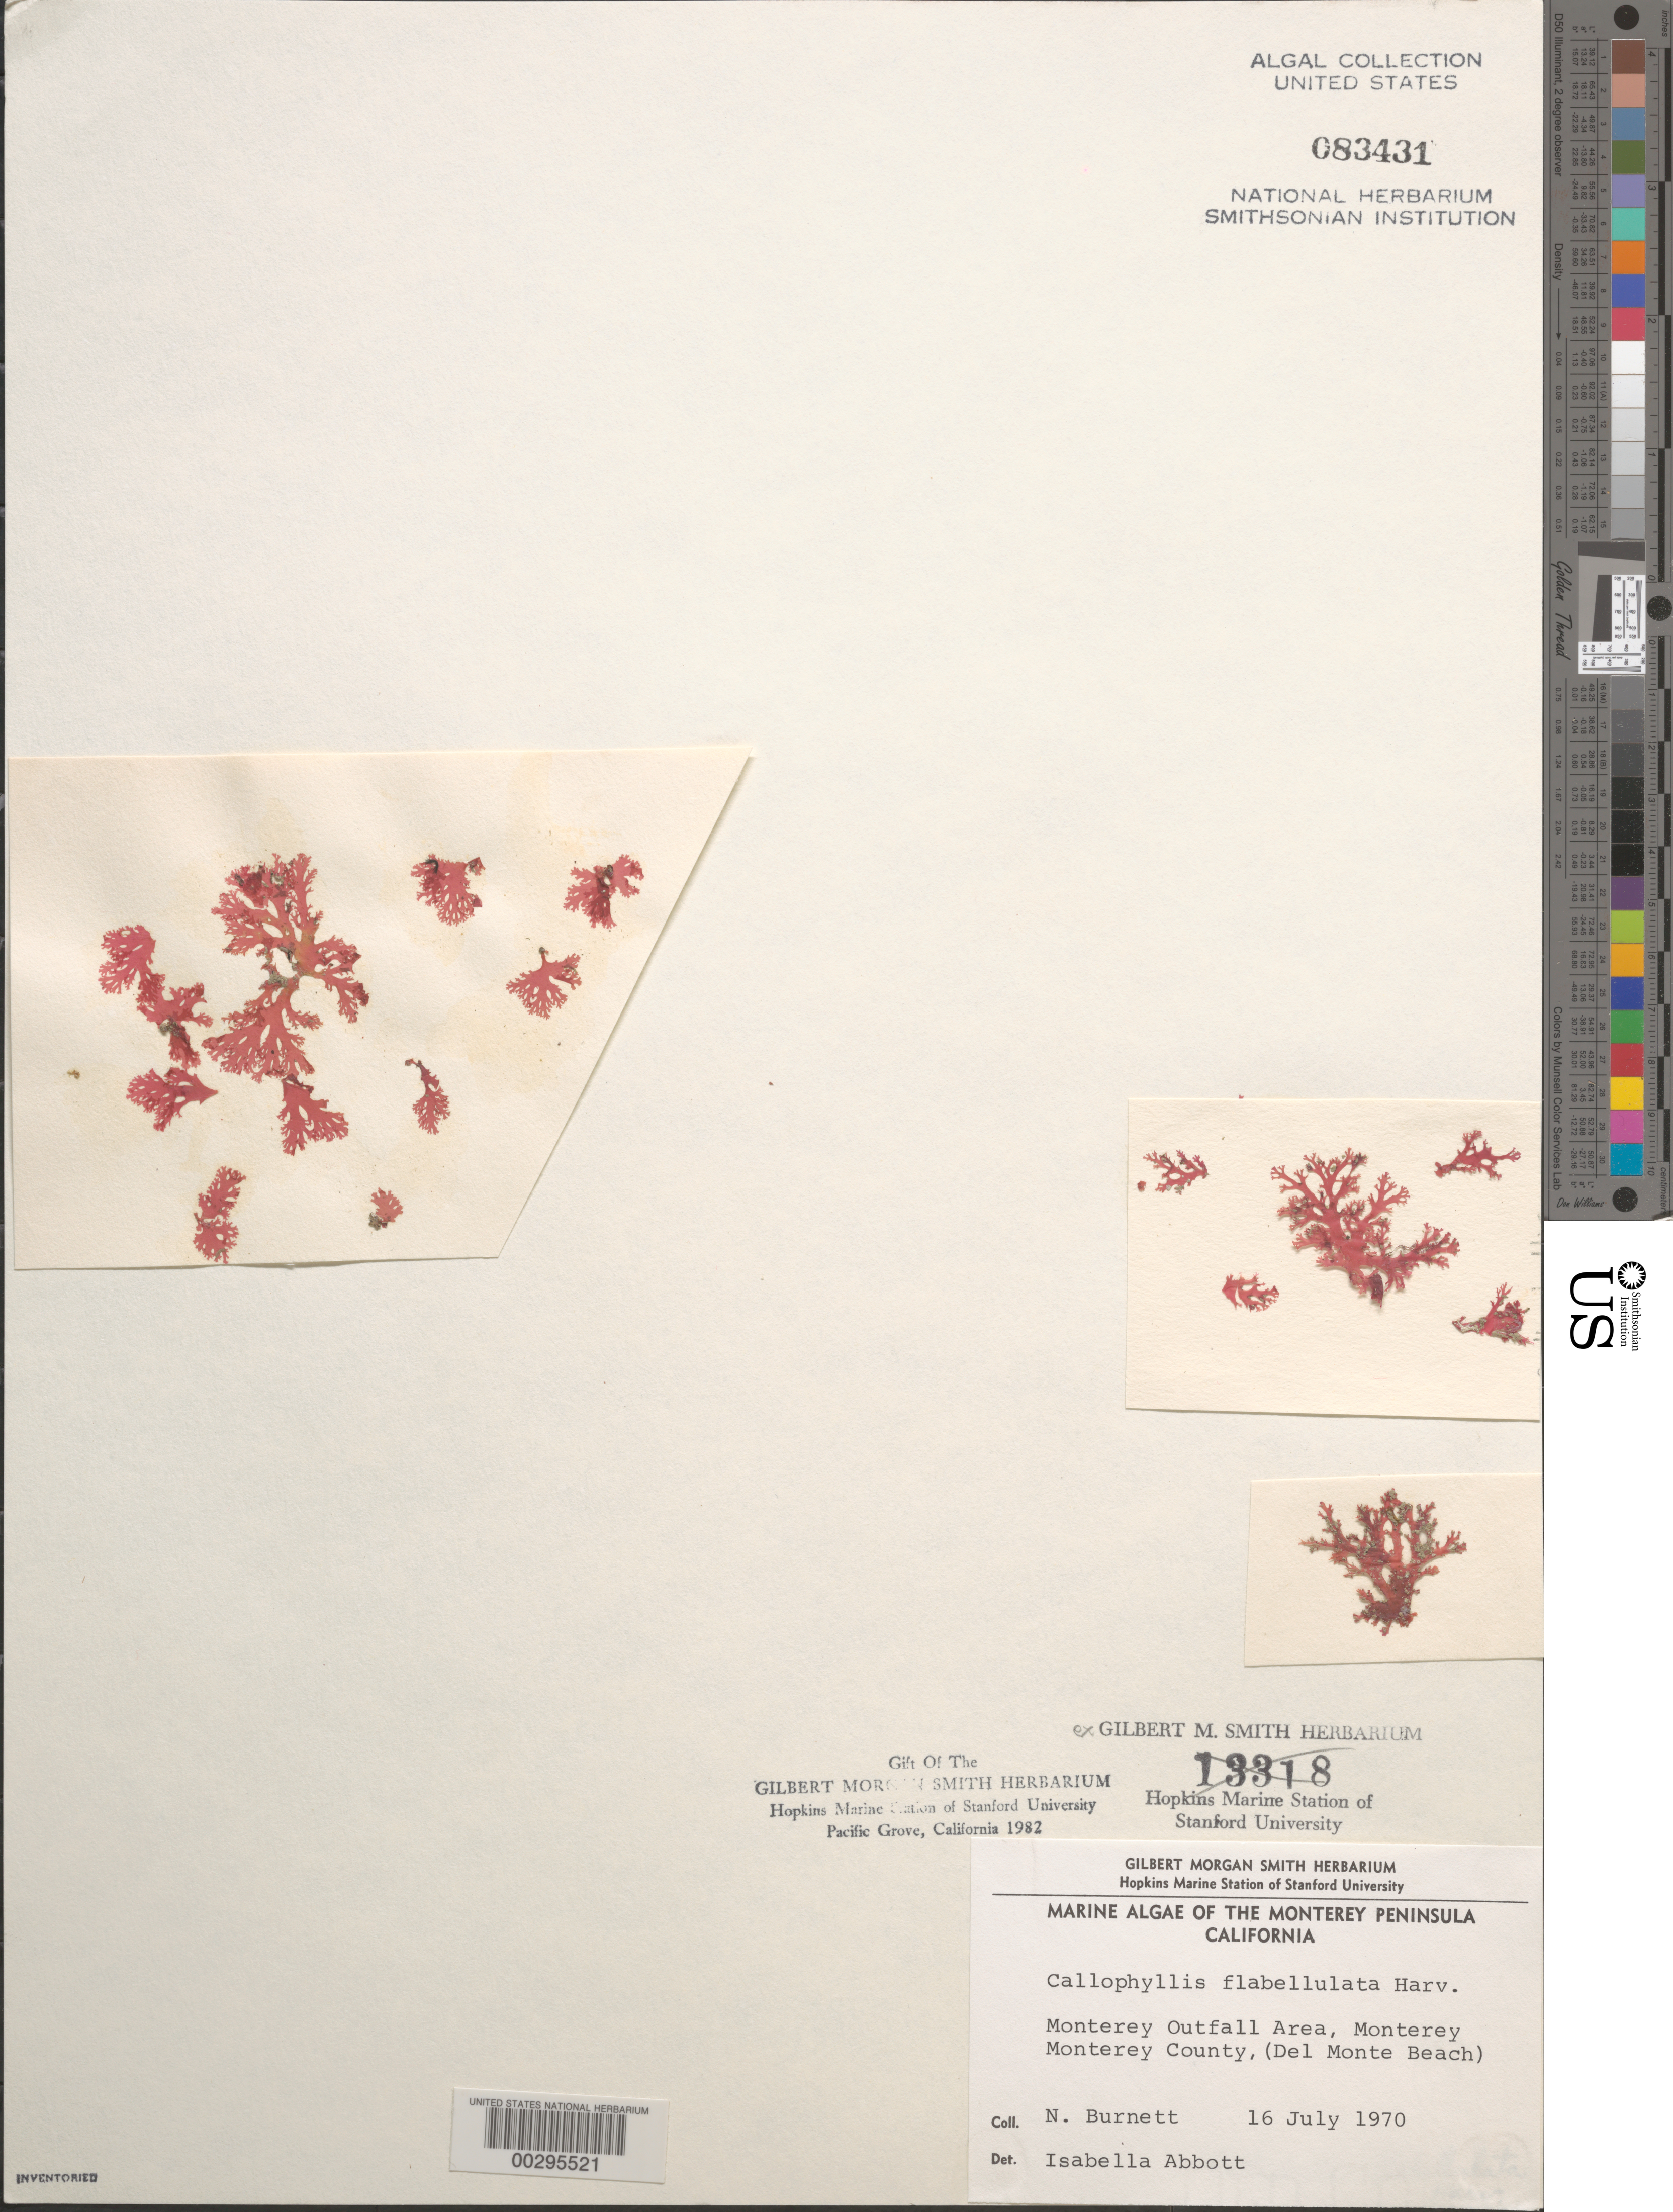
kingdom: Plantae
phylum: Rhodophyta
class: Florideophyceae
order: Gigartinales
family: Kallymeniaceae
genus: Callophyllis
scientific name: Callophyllis flabellulata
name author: Harv.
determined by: Abbott, Isabella A.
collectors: N. Burnett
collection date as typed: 16 Jul 1970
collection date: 1970-07-16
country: United States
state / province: California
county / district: Monterey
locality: Monterey outfall area, Del Monte Beach, Monterey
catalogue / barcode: US 83431